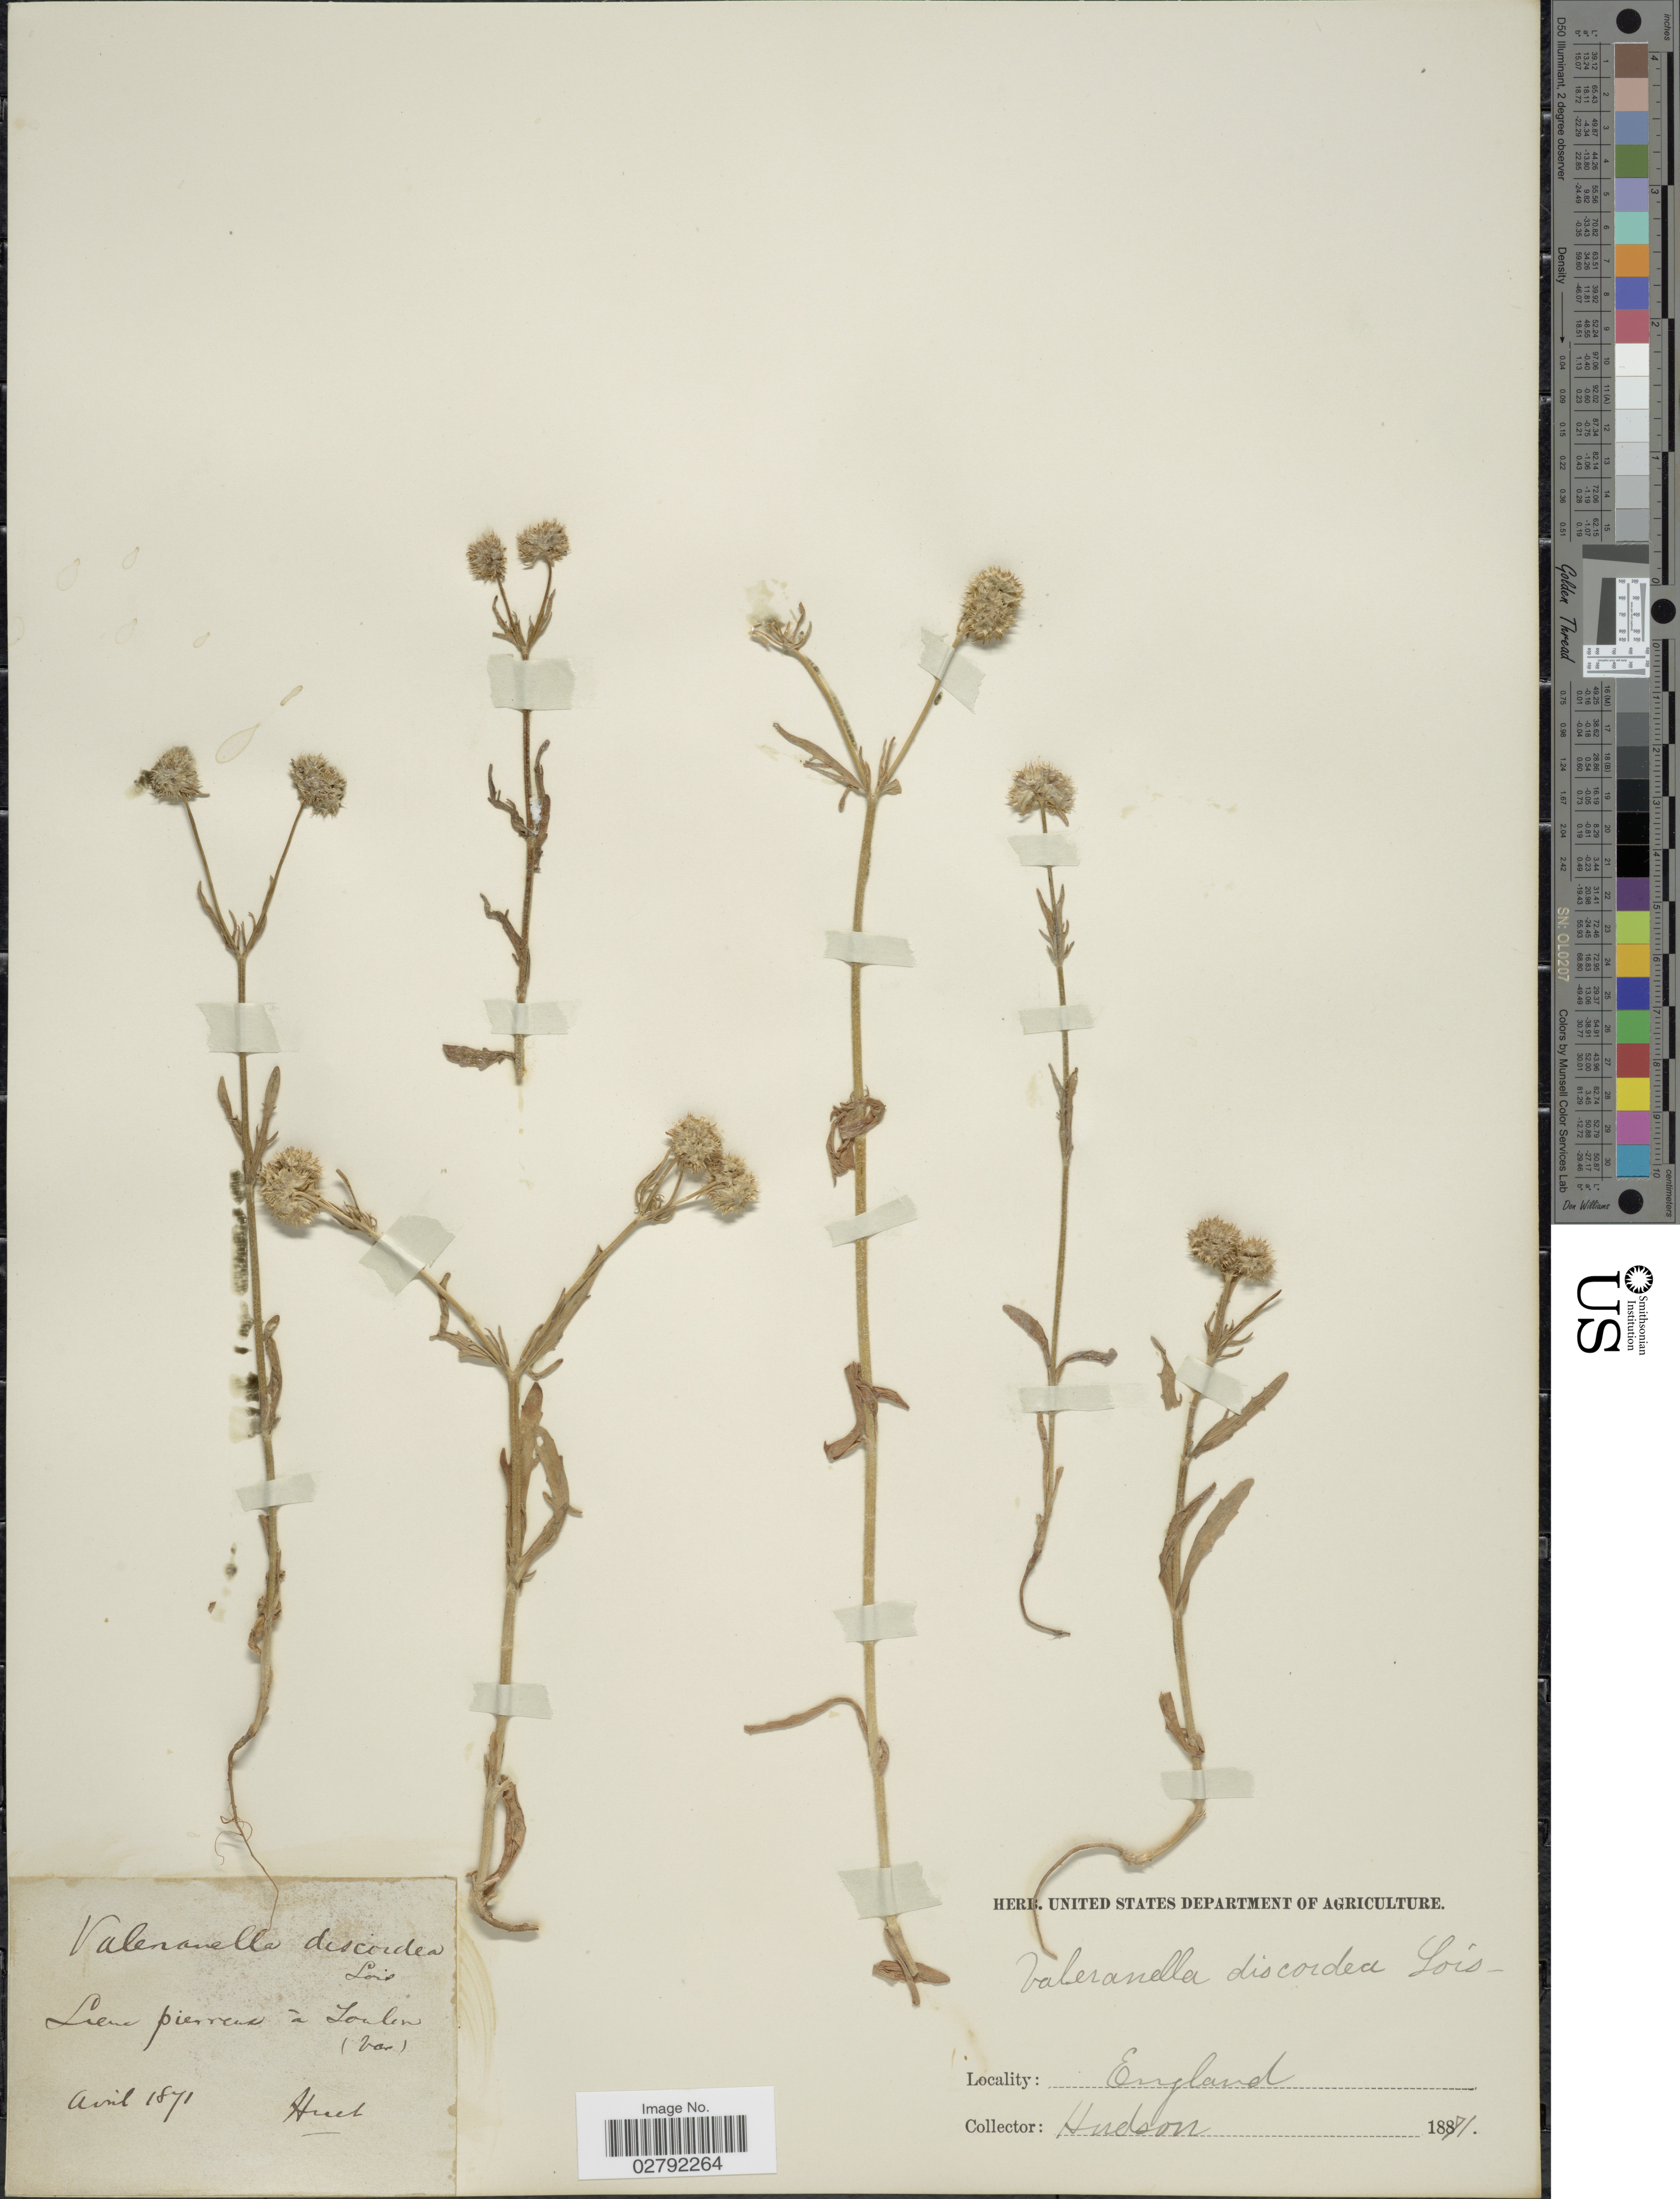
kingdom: Plantae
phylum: Tracheophyta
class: Magnoliopsida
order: Dipsacales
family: Caprifoliaceae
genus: Valerianella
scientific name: Valerianella discoidea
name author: (L.) Loisel.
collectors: -- Hudson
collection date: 1871-04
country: France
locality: Liene pierraux á Soulan (var.)